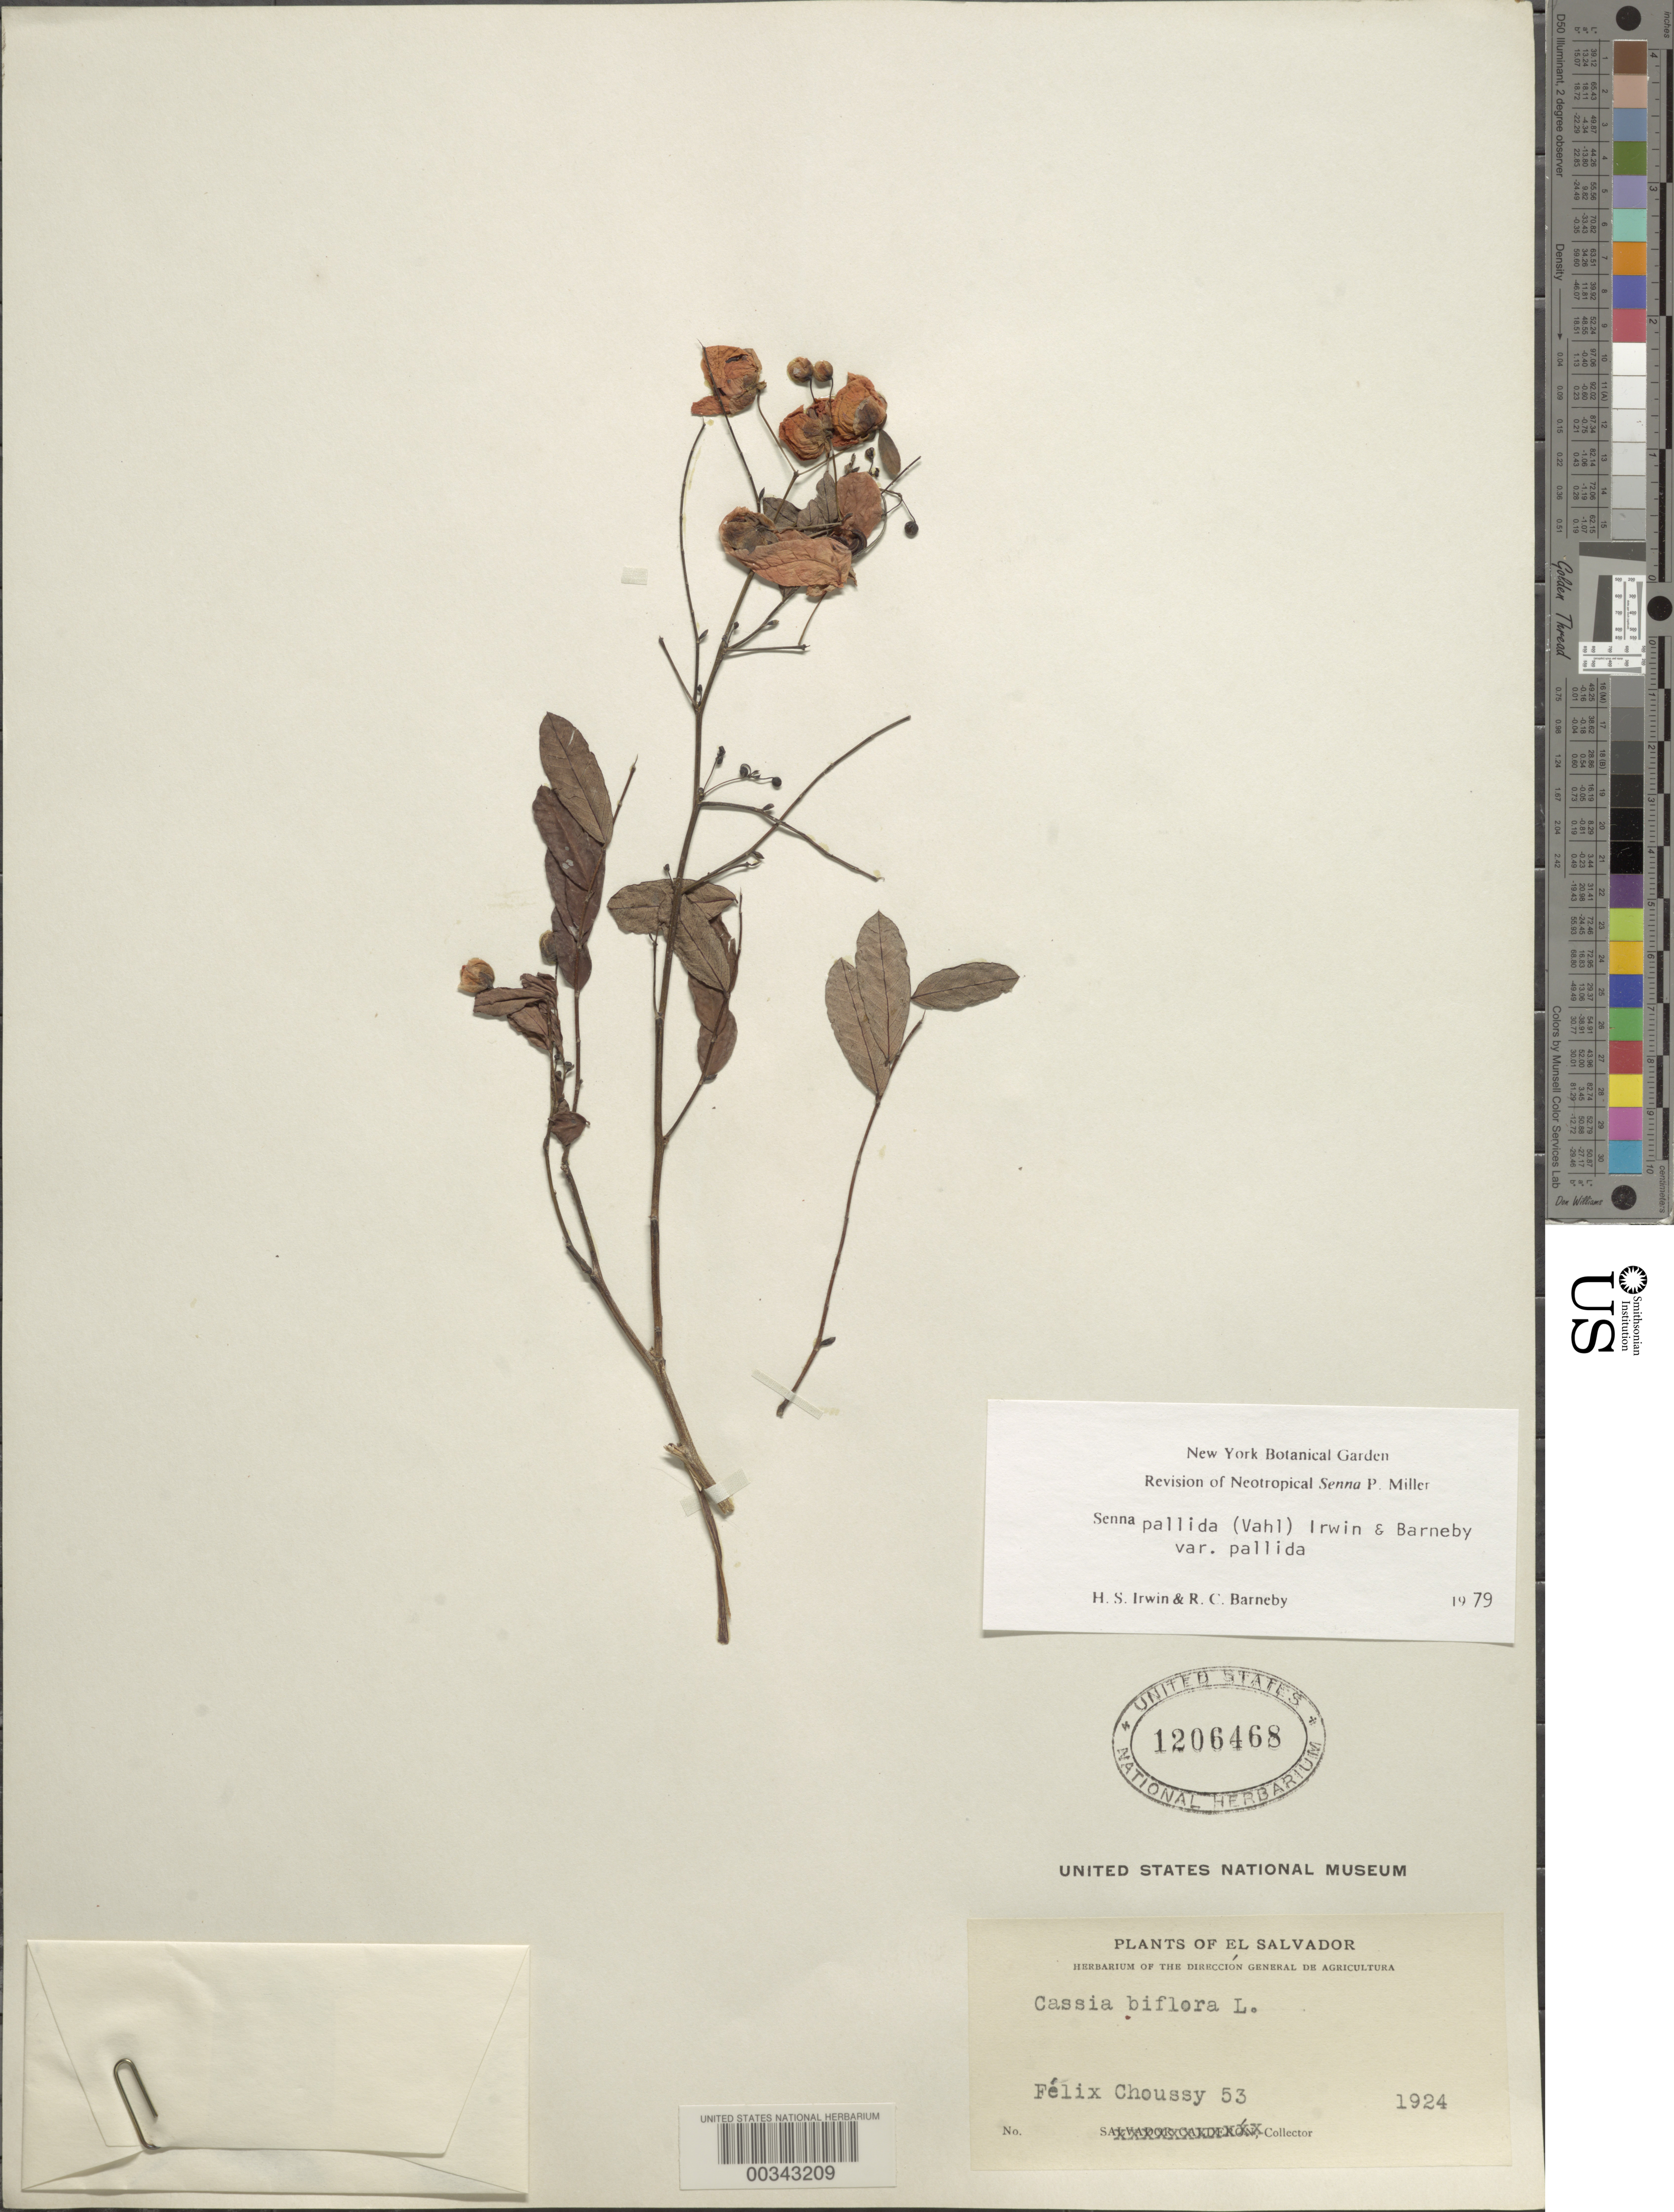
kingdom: Plantae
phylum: Tracheophyta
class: Magnoliopsida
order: Fabales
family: Fabaceae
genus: Senna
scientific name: Senna pallida var. pallida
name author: (Vahl) H.S. Irwin & Barneby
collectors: F. Choussy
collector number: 53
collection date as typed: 1924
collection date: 1924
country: El Salvador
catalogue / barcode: US 1206468